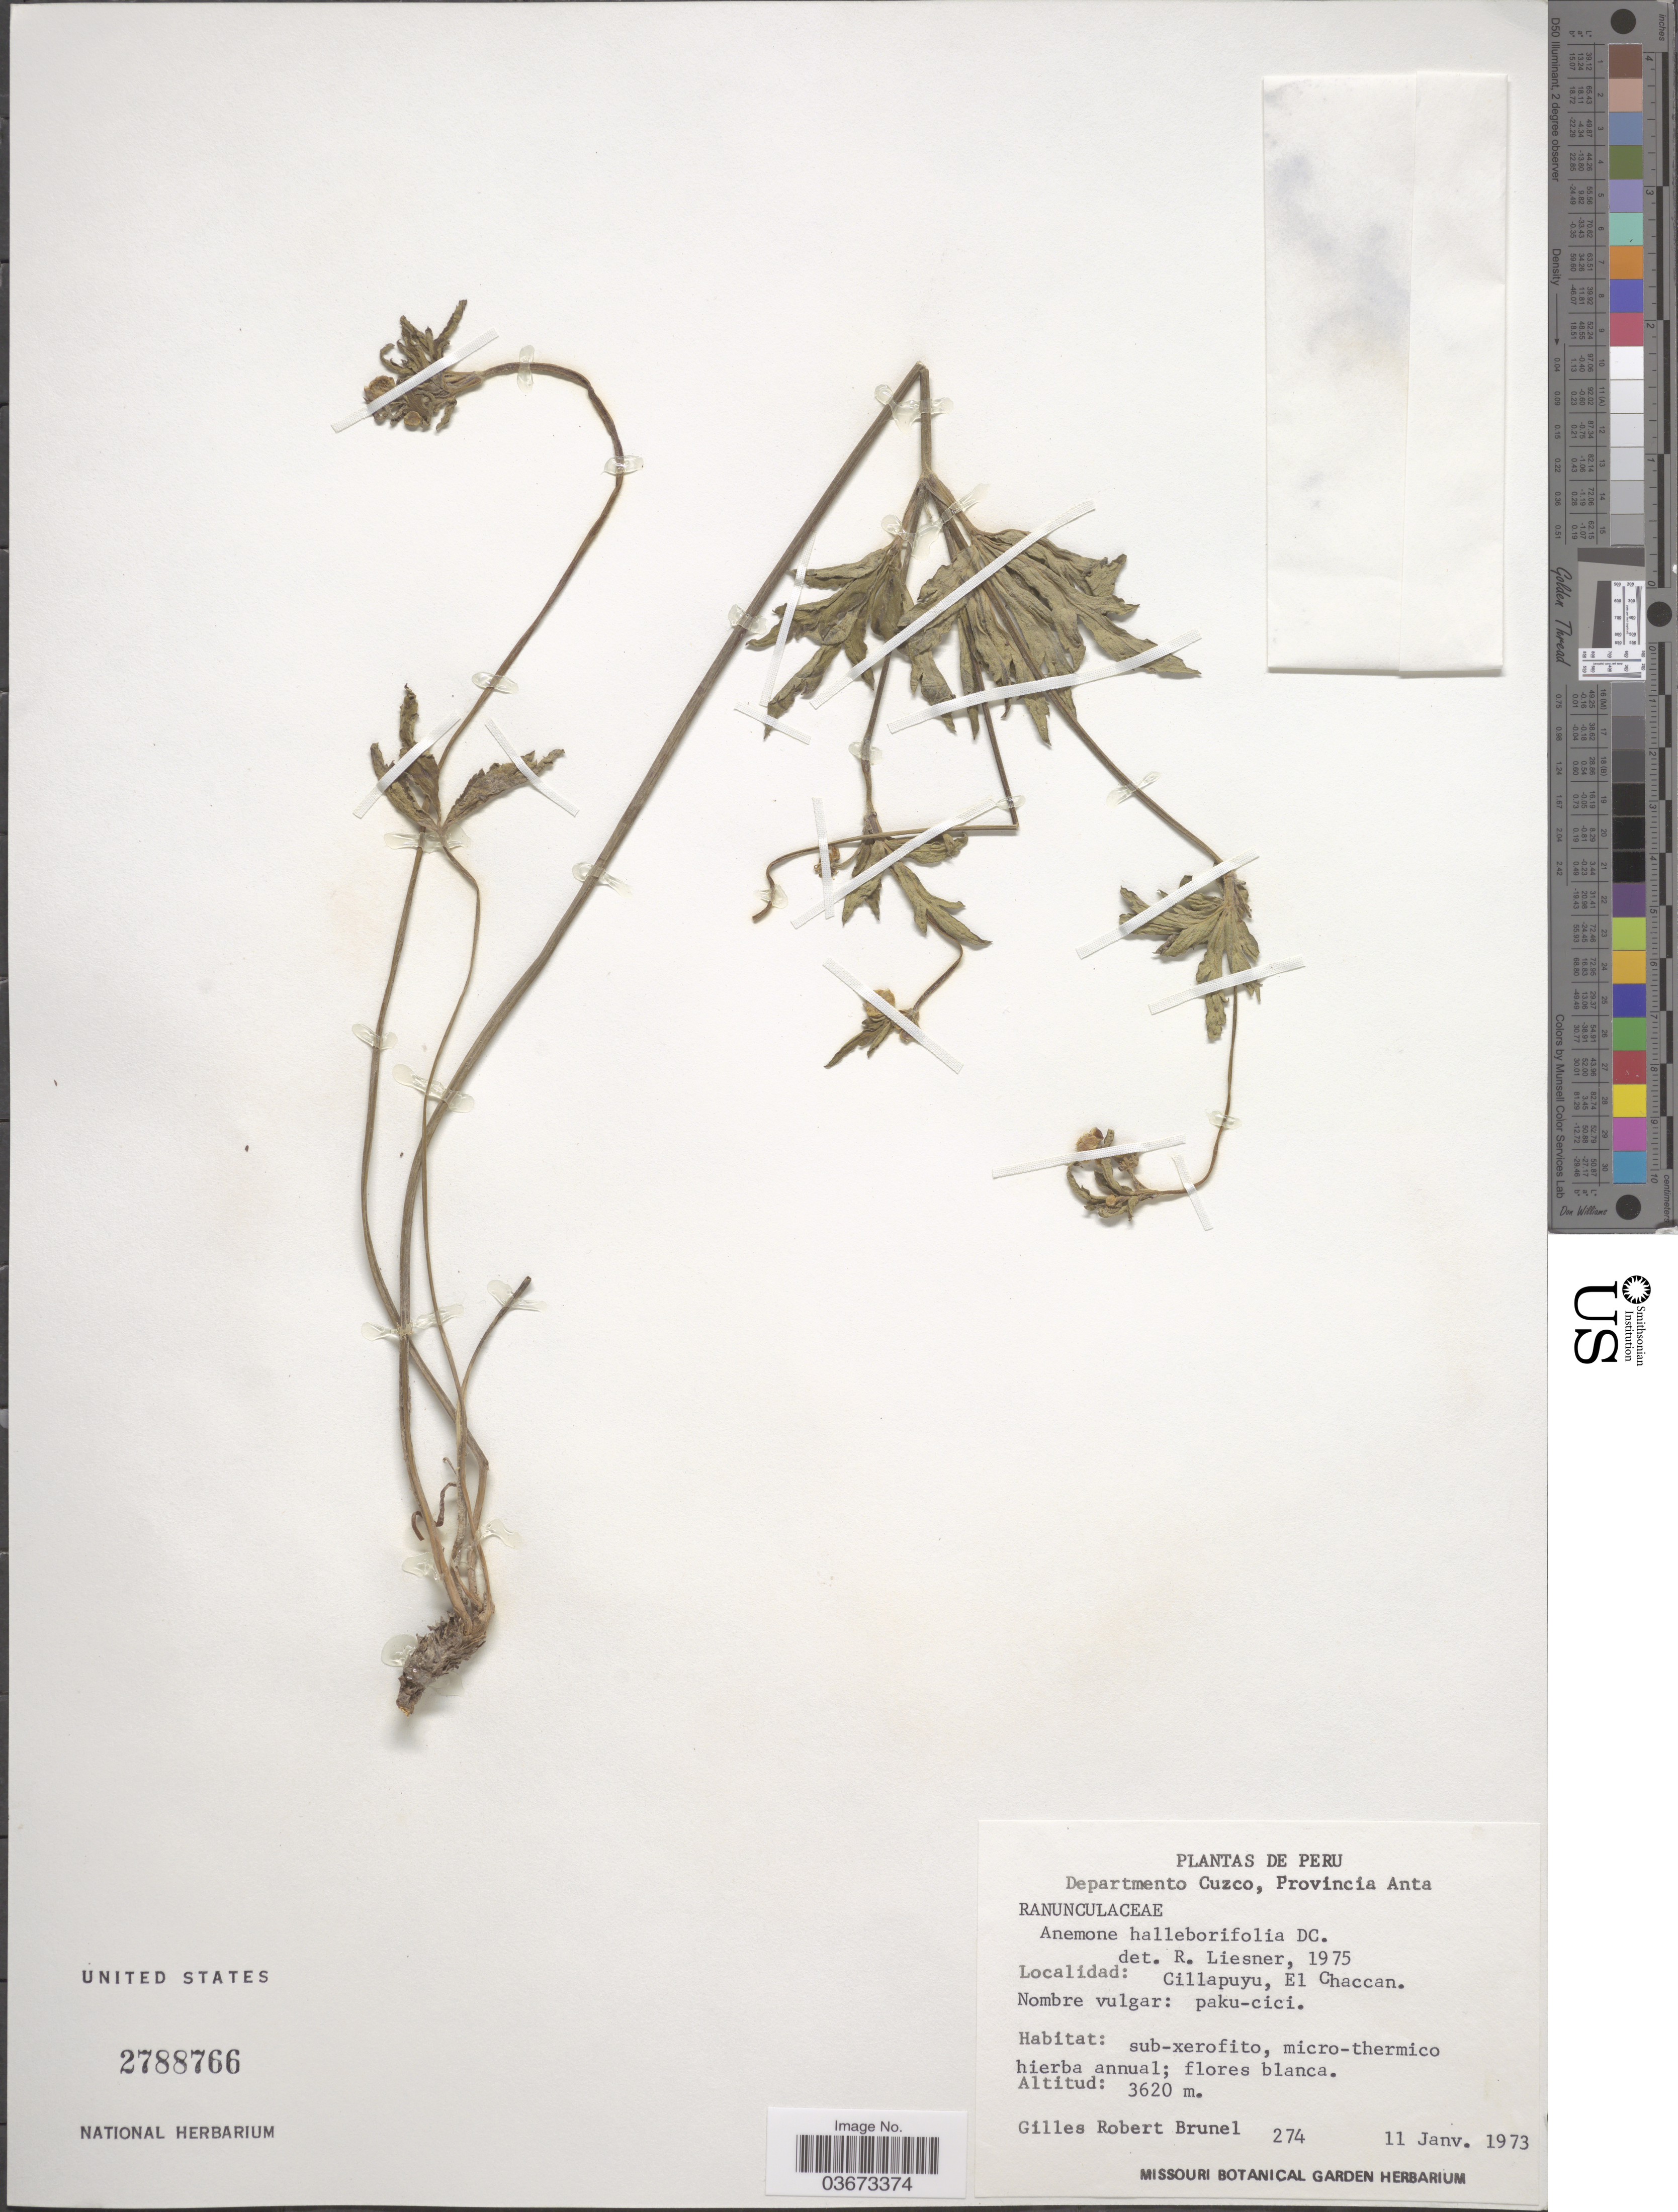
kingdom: Plantae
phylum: Tracheophyta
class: Magnoliopsida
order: Ranunculales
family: Ranunculaceae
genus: Anemone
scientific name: Anemone helleborifolia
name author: DC.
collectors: G. Brunel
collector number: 274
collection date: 1973-01-11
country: Peru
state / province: Cusco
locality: Departamento Cuzco, Provincia Anta. Cillapuyu, El Chaccan.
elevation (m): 3620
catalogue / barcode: US 2788766